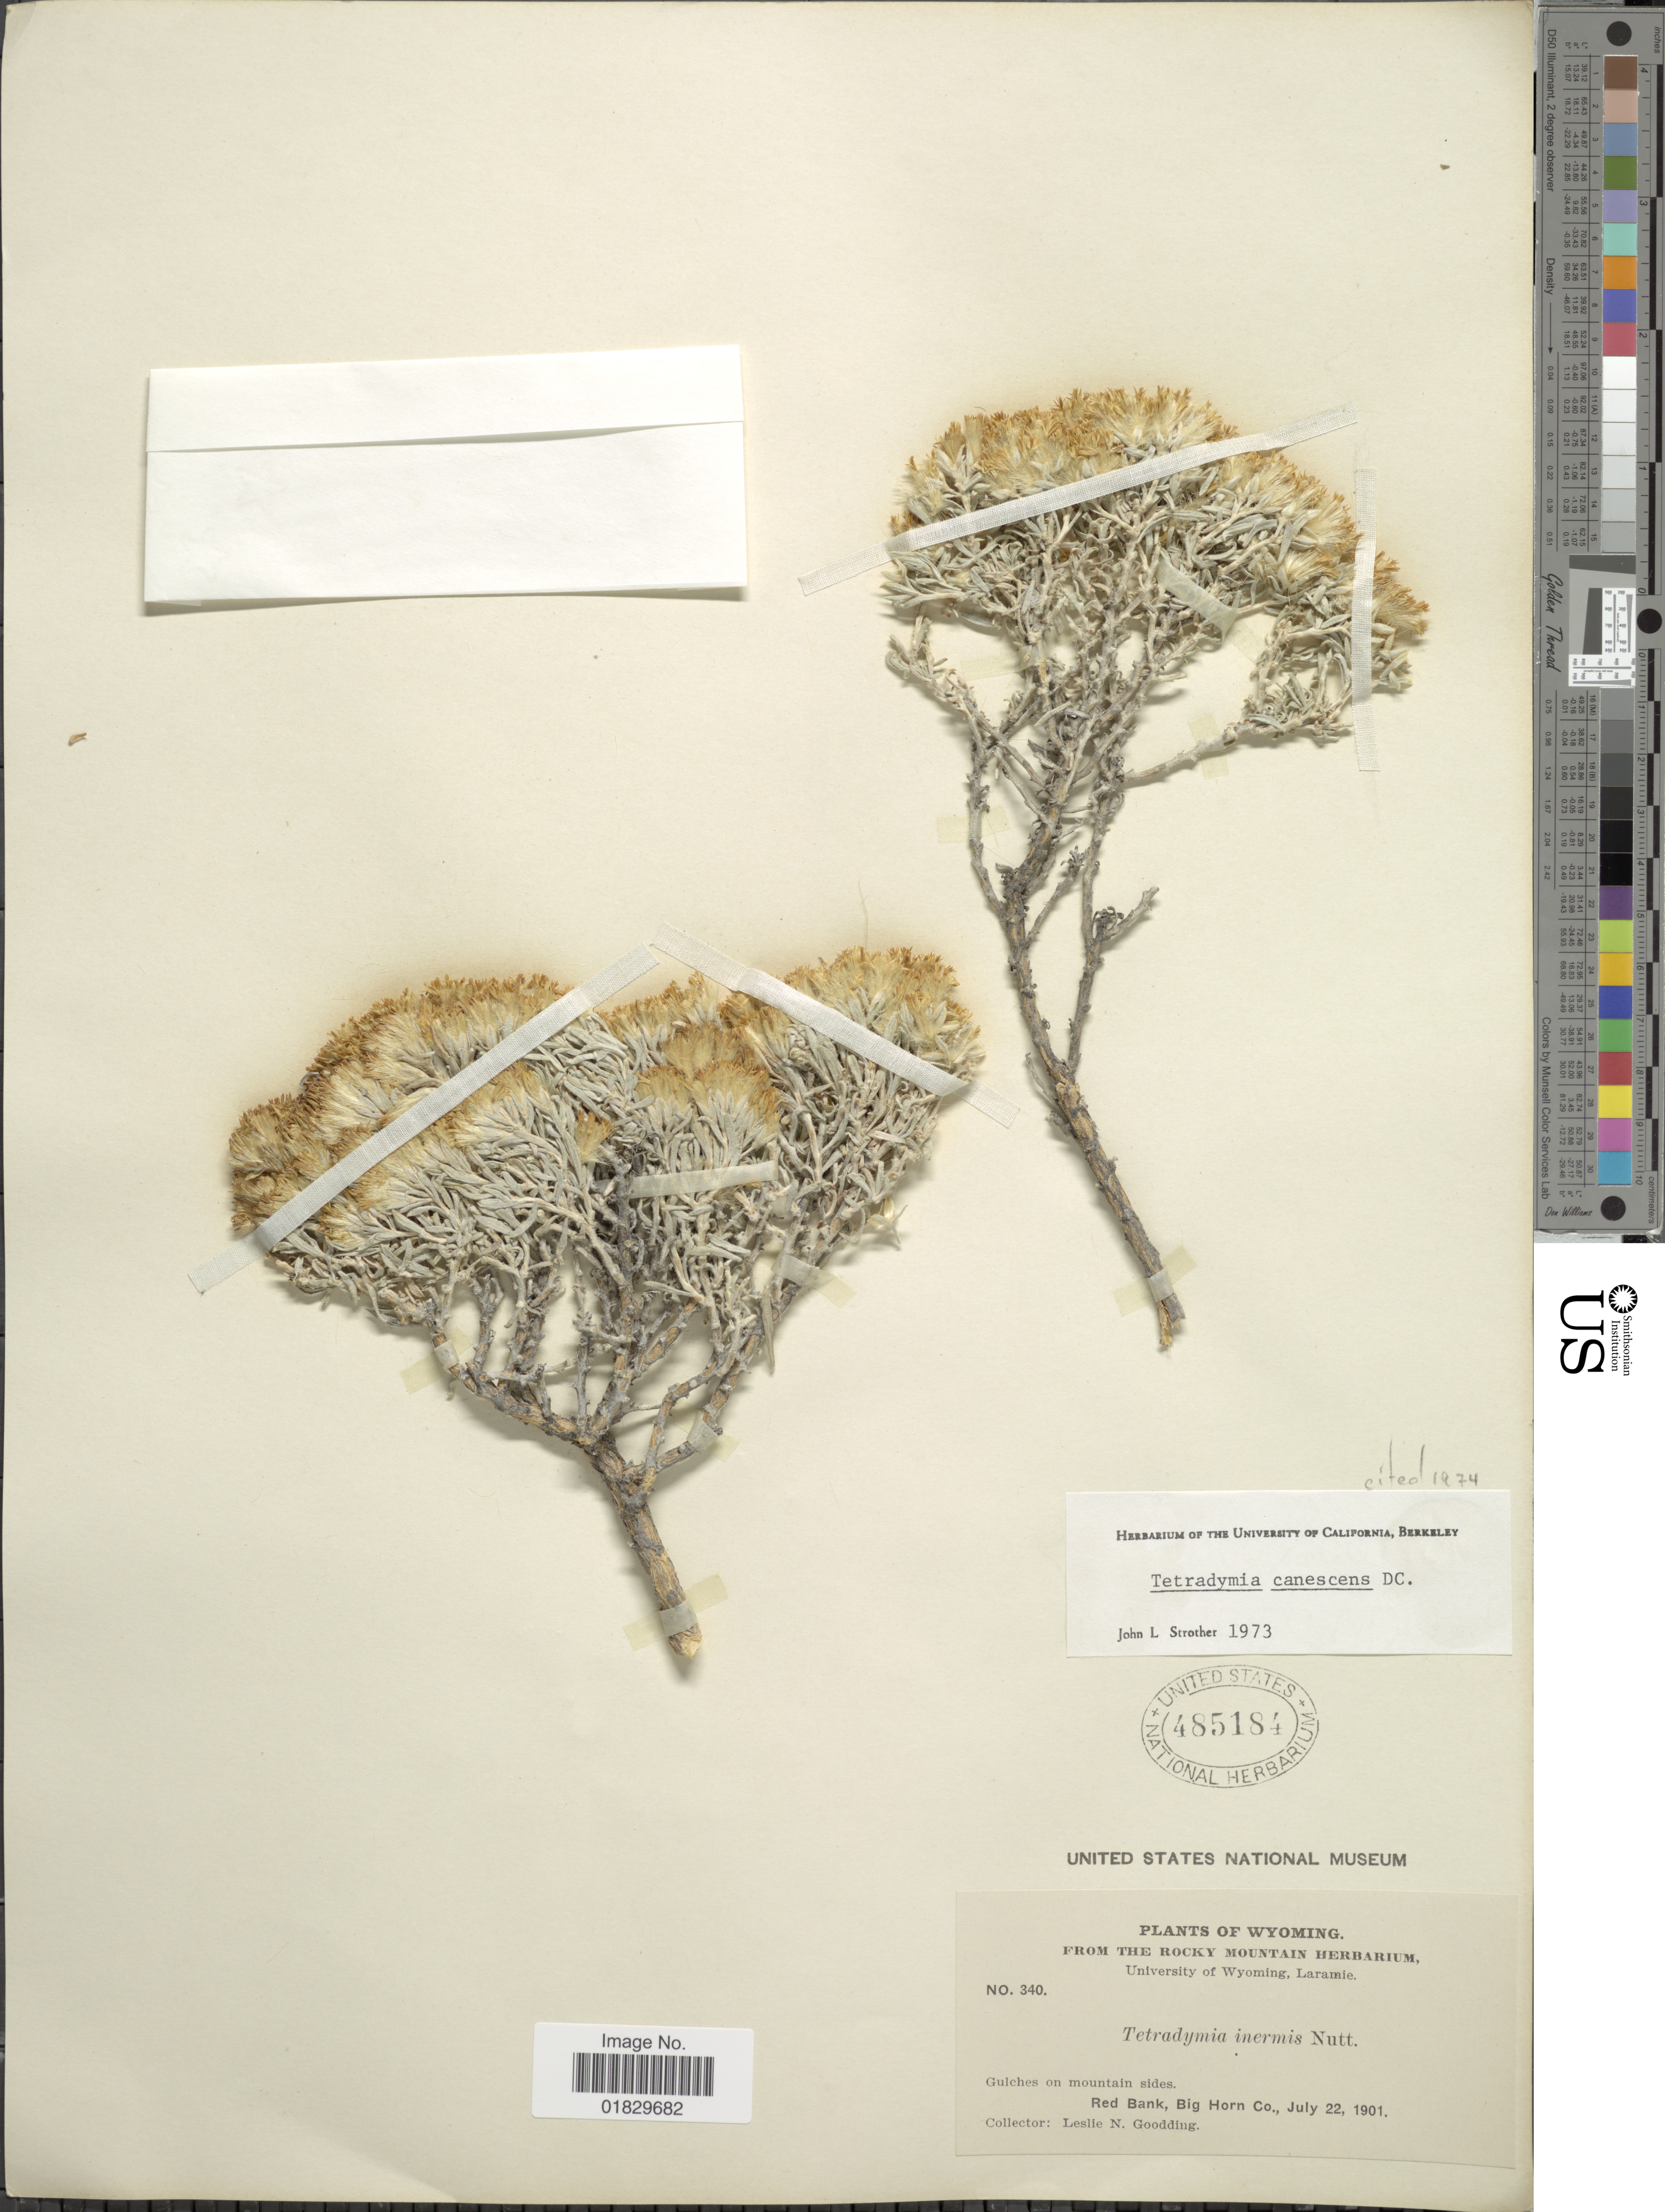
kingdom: Plantae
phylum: Tracheophyta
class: Magnoliopsida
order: Asterales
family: Asteraceae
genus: Tetradymia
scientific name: Tetradymia canescens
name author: DC.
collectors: L. N. Goodding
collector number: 340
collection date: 1901-07-22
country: United States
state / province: Wyoming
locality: Gulches on mountain sides. Red Bank, Big Horn Co.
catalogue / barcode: US 485184